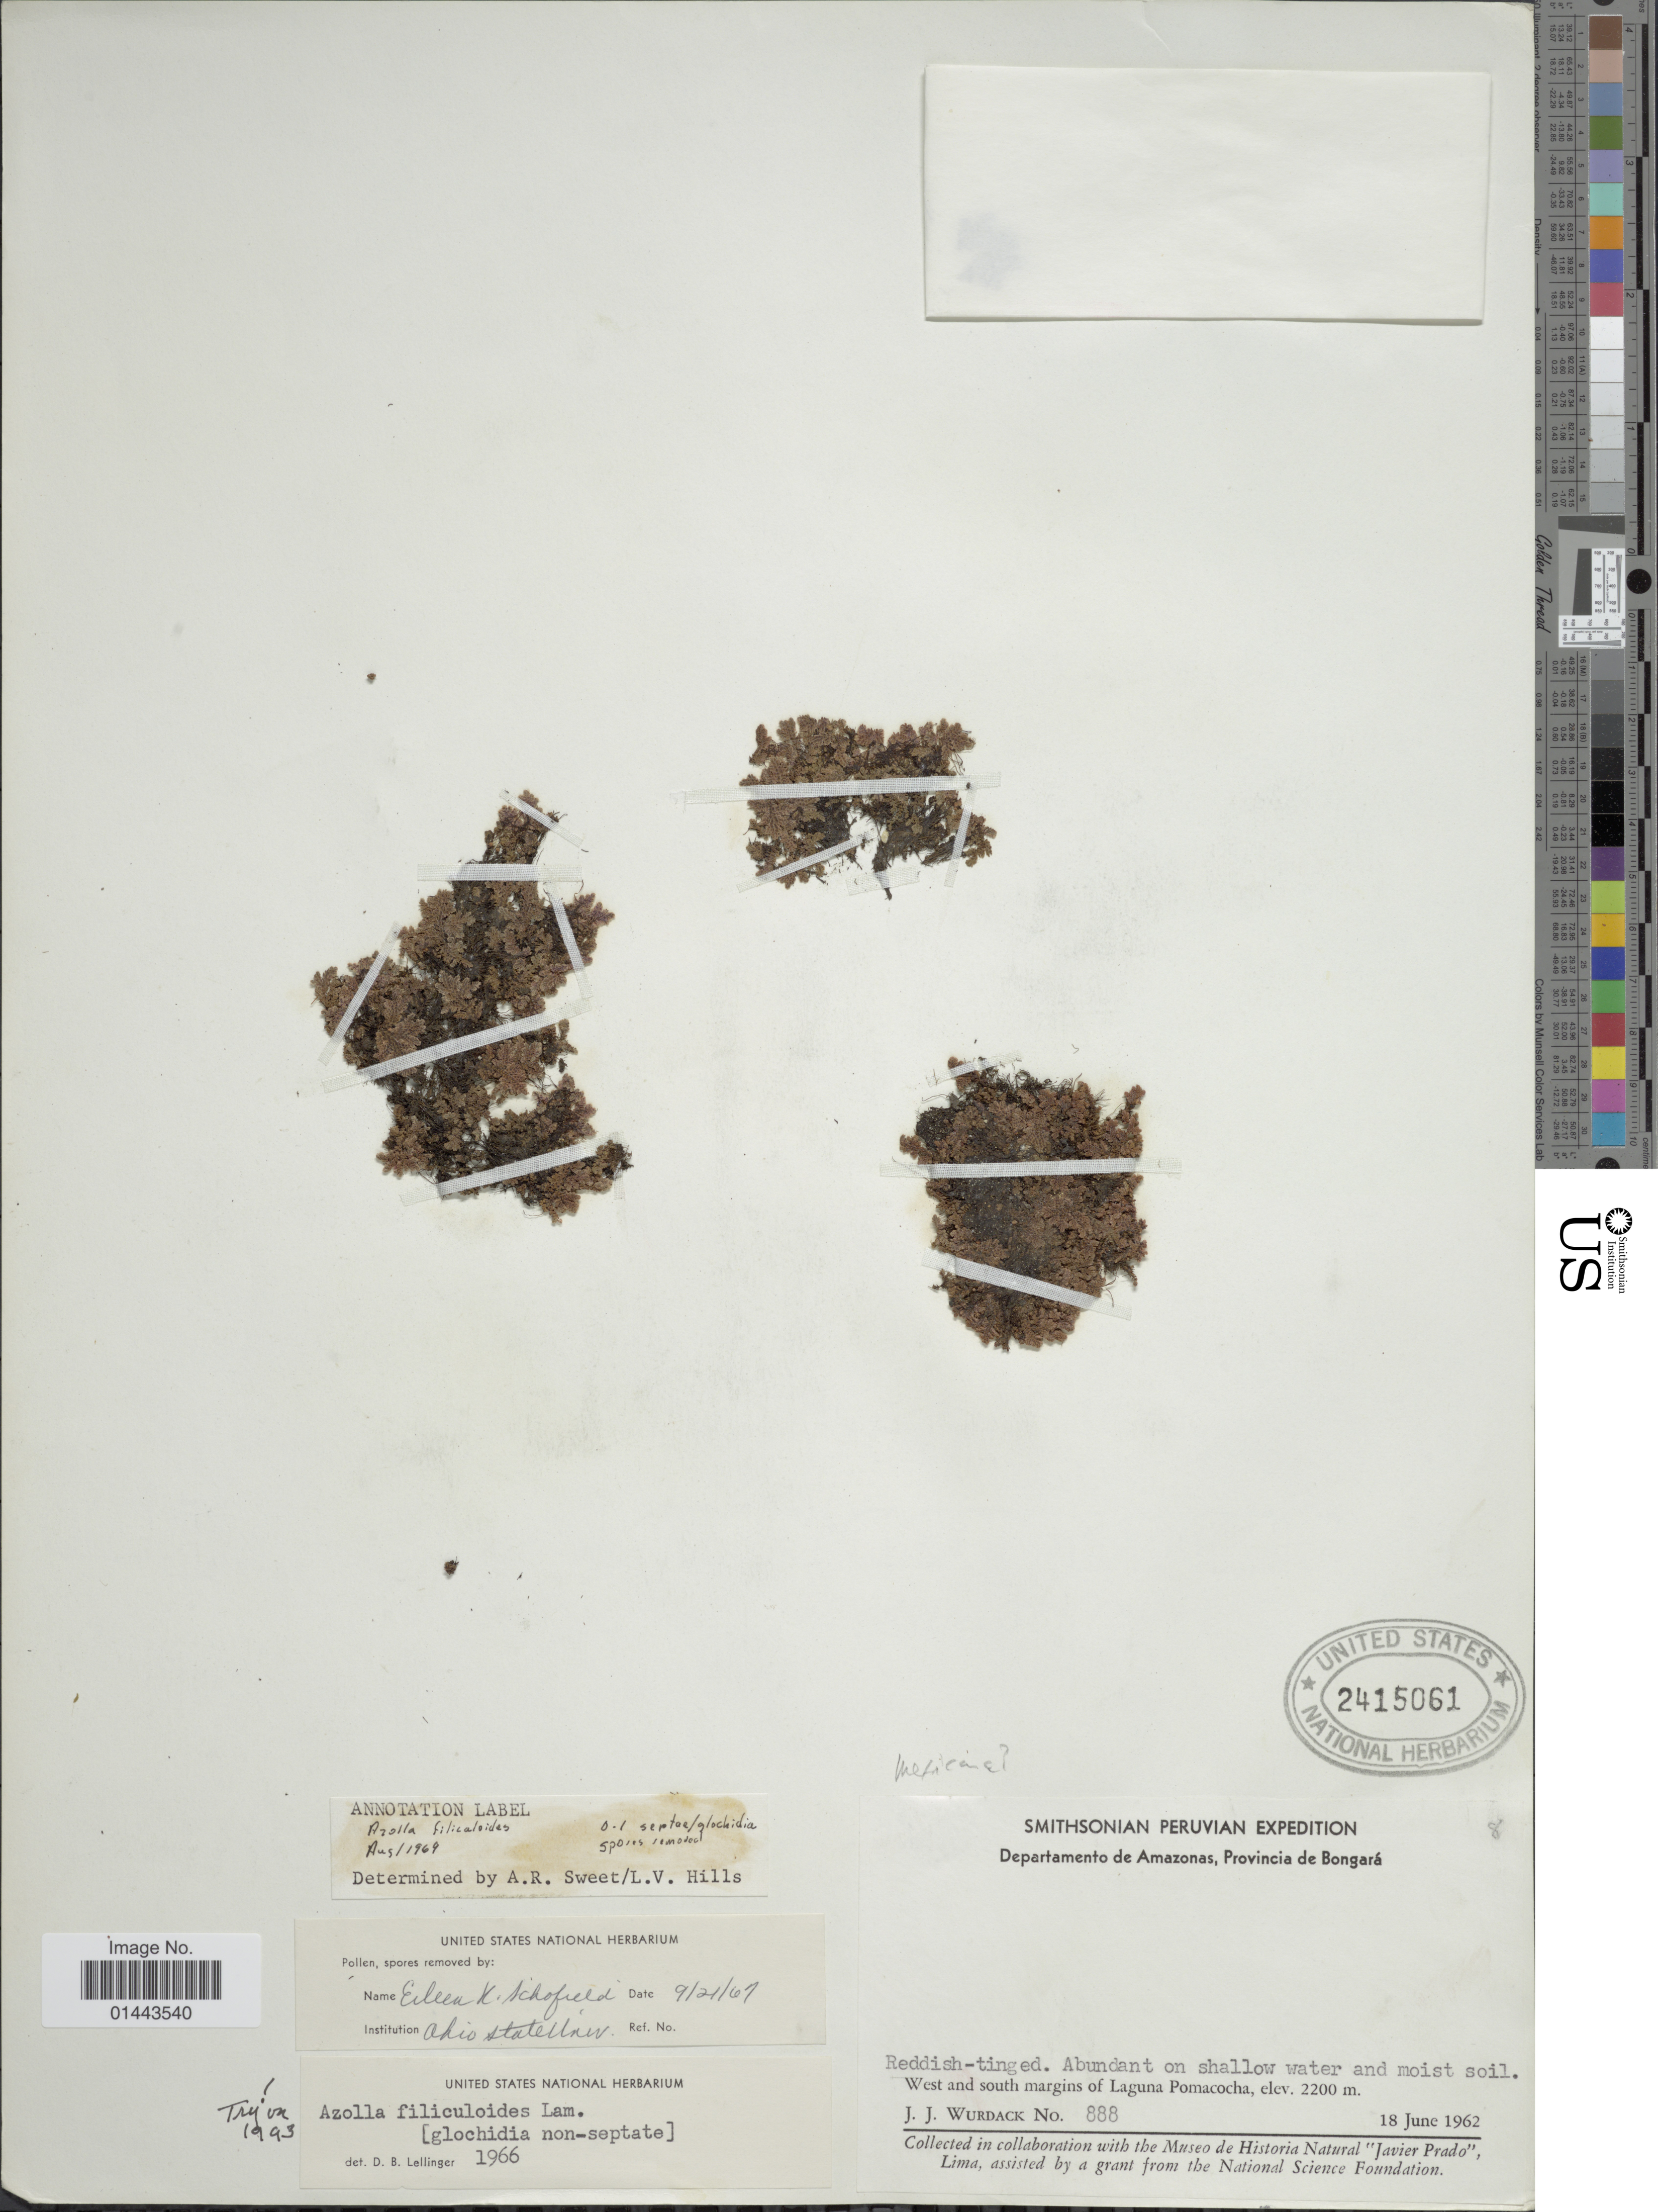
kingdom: Plantae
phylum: Tracheophyta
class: Polypodiopsida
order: Salviniales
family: Salviniaceae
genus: Azolla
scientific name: Azolla filiculoides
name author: Lam.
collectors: J. J. Wurdack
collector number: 888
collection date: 1962-06-18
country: Peru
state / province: Amazonas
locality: Provincia de Bongara. West and south of margins of Laguna Pomacocha.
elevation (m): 2200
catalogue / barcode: US 2415061